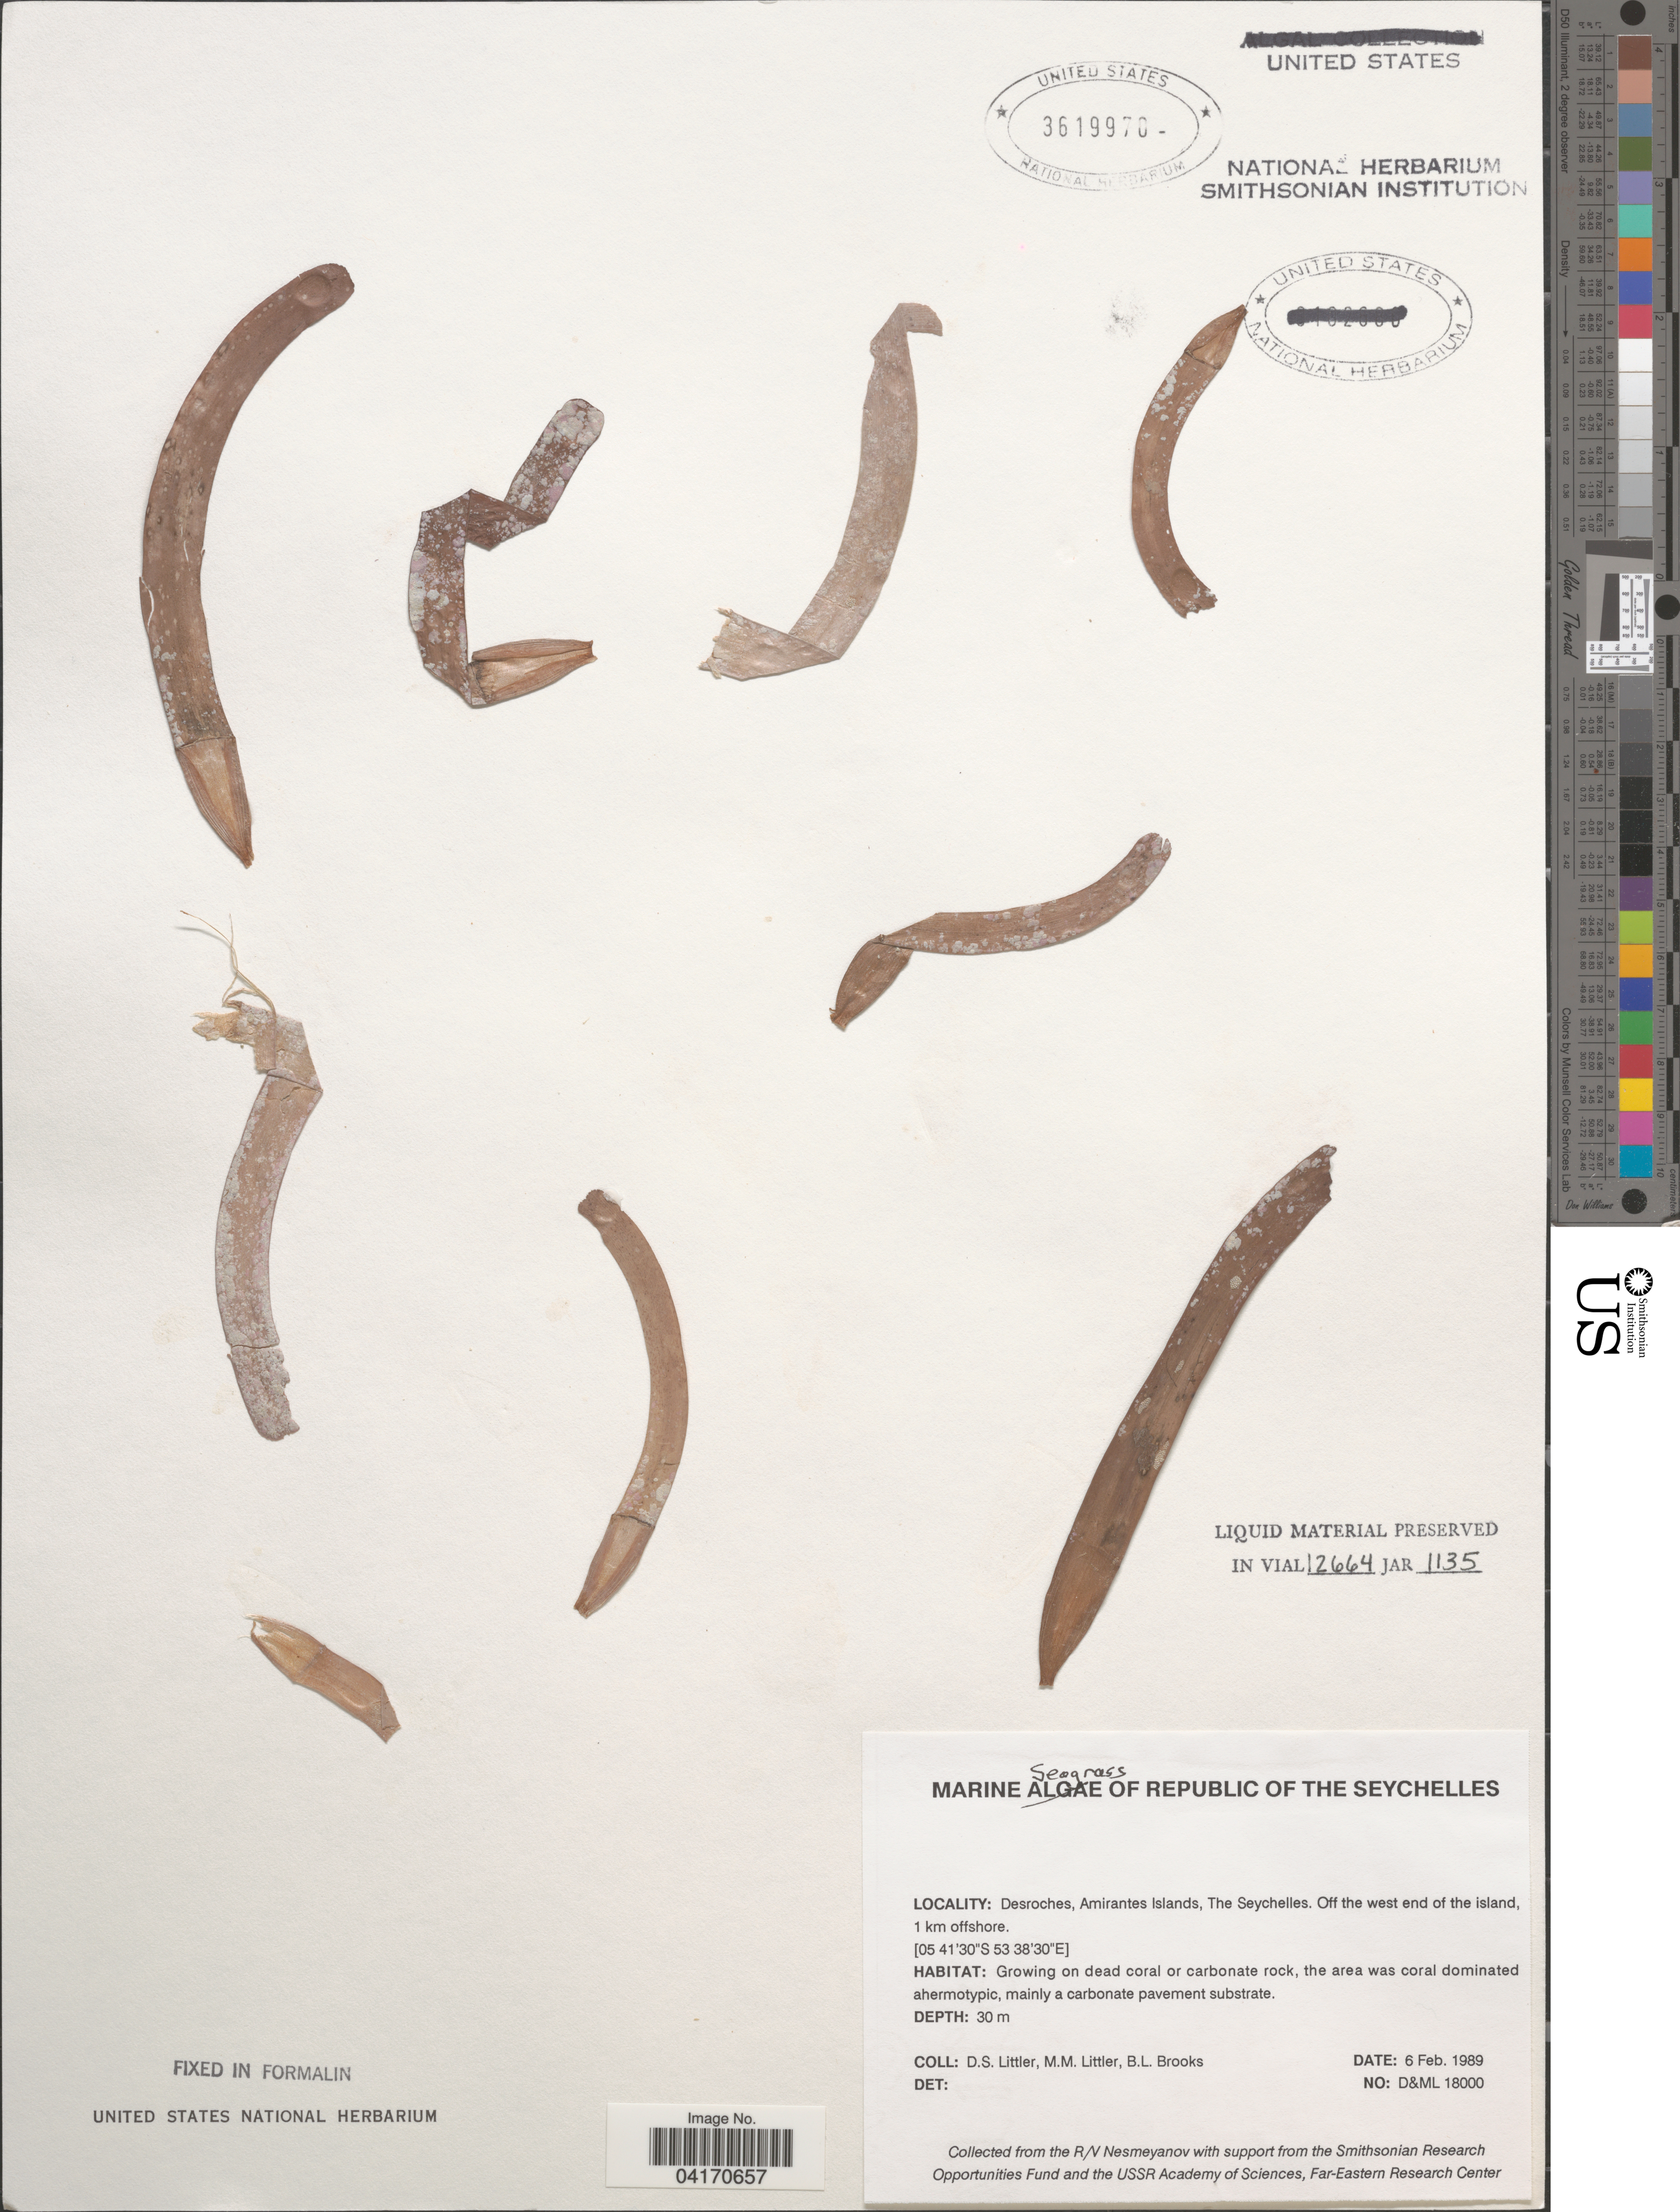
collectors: D. S. Littler & B. Brooks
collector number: D&ML 18000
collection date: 1989-02-06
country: Seychelles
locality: Republic of the Seychelles. Desroches, Amirantes Islands, The Seychelles. Off the west end of the island, 1 km offshore.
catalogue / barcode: US 3619970